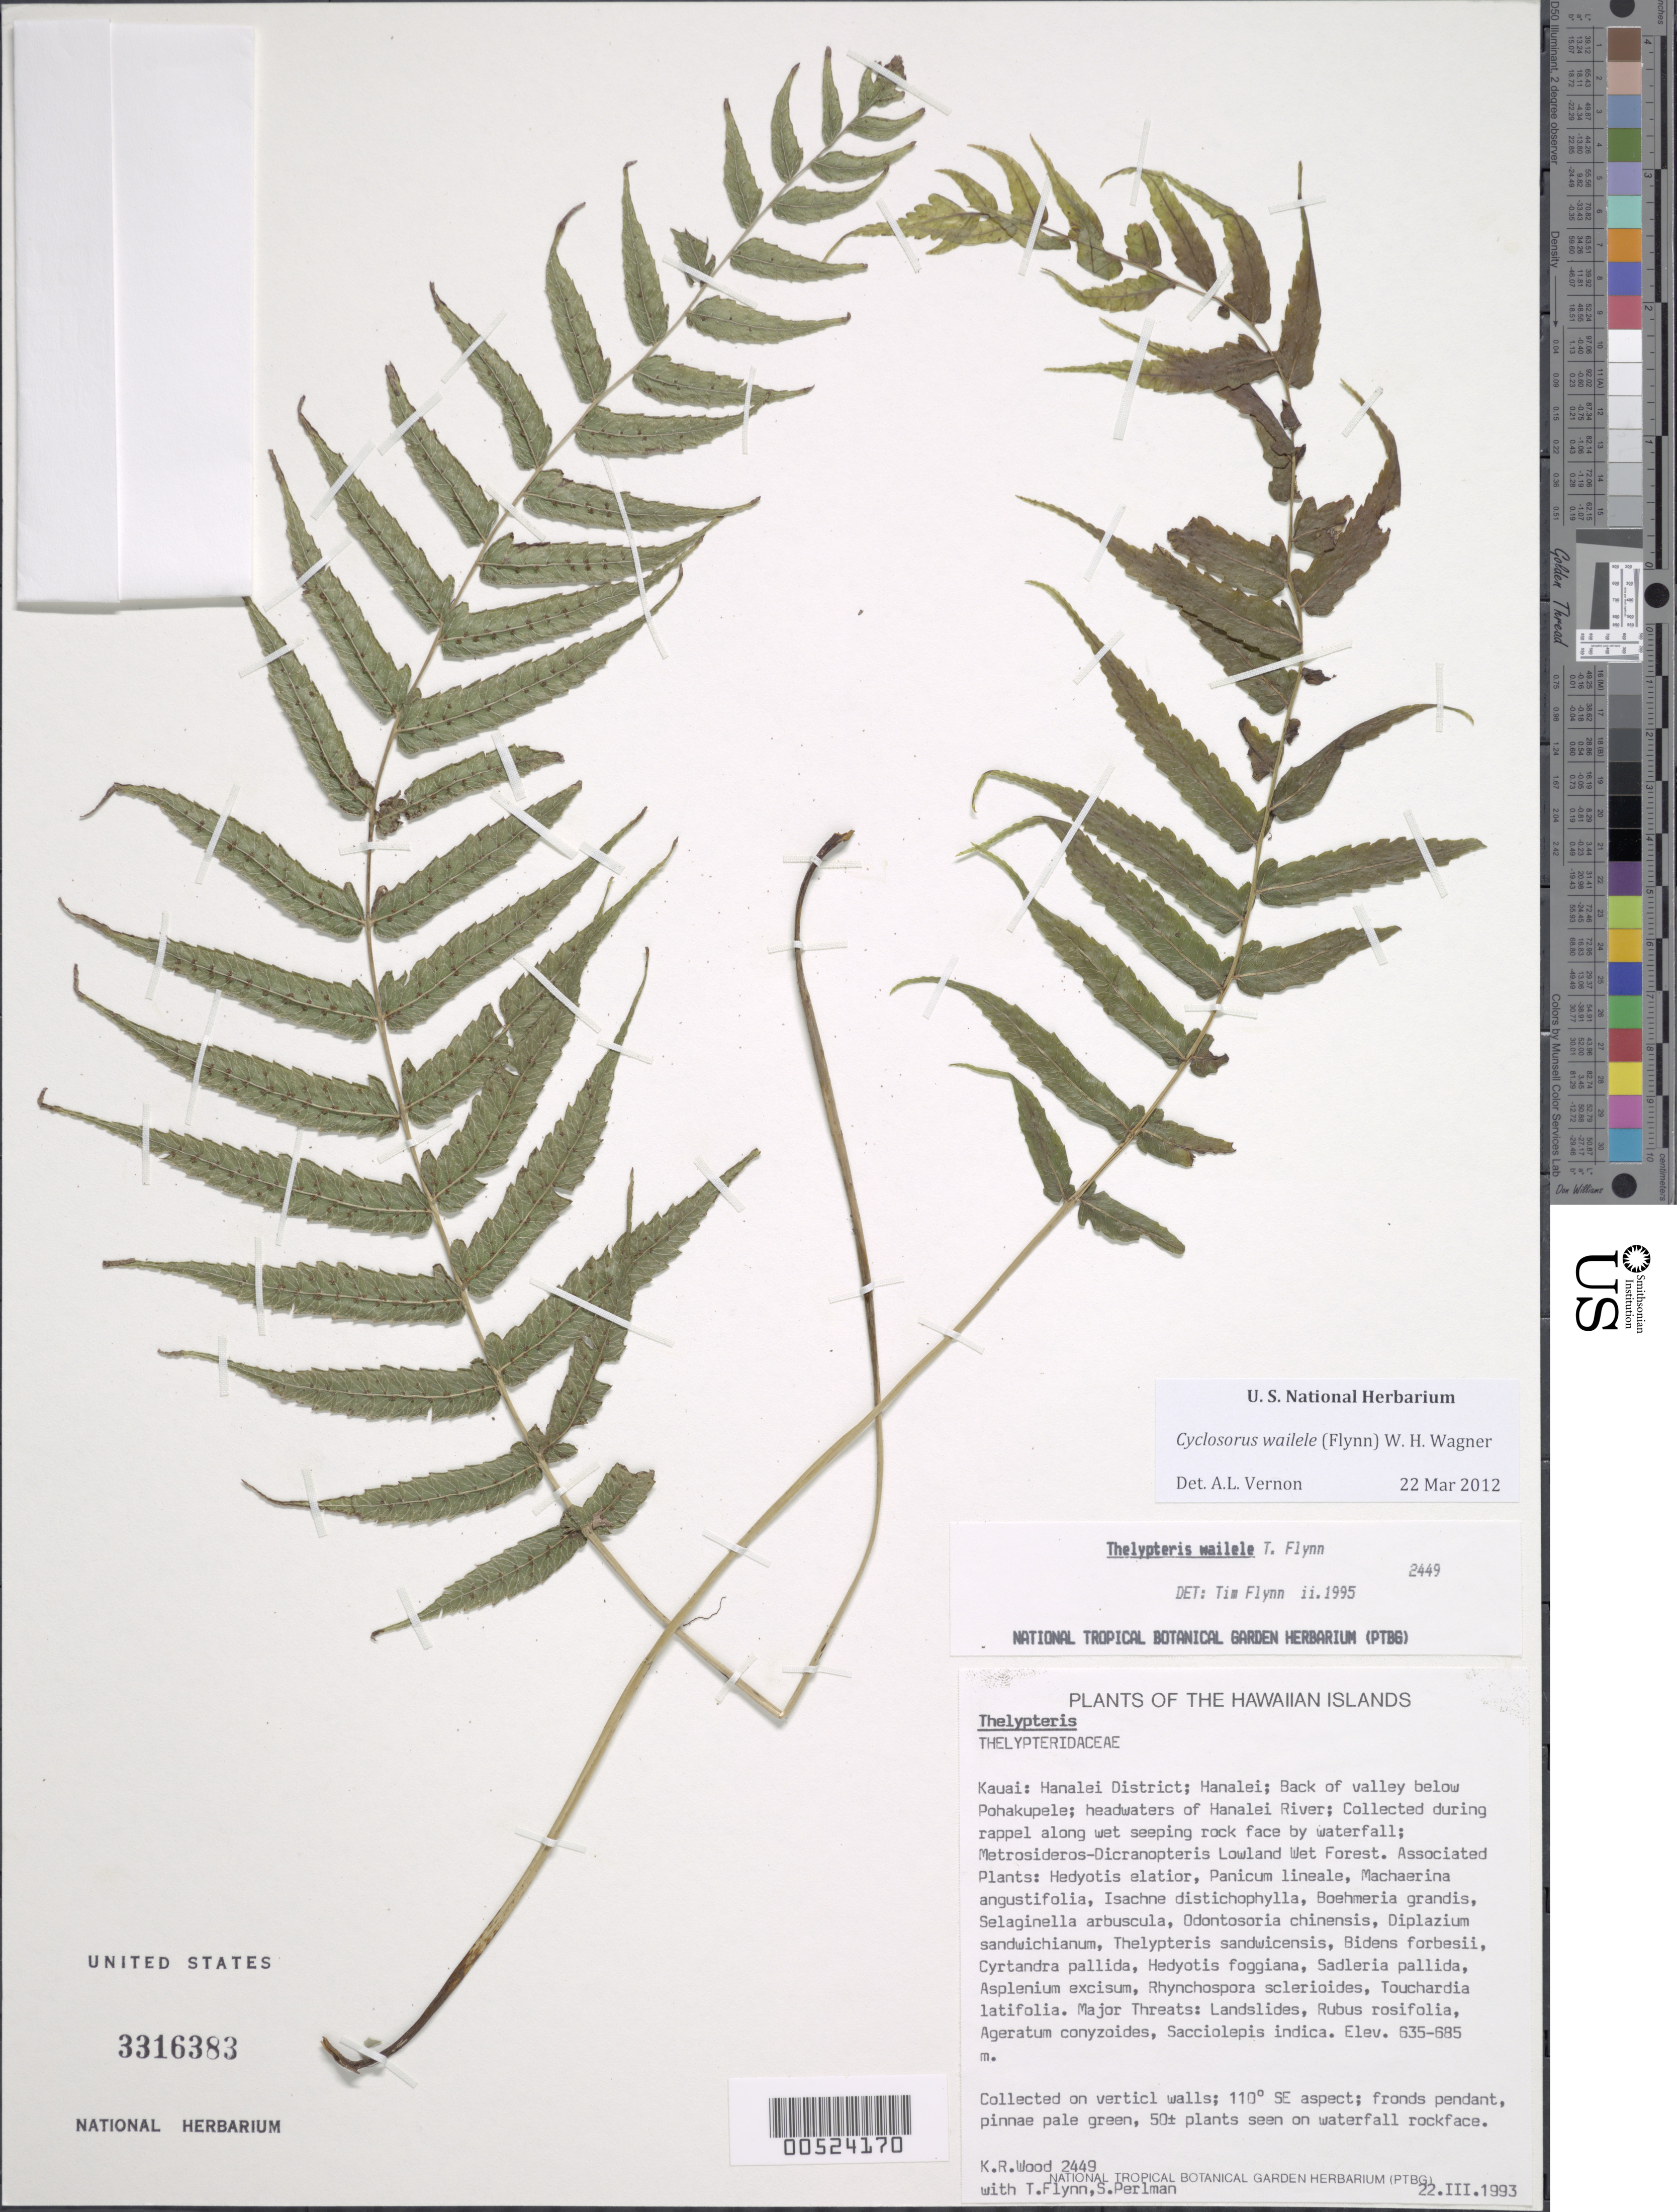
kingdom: Plantae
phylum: Tracheophyta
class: Polypodiopsida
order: Polypodiales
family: Thelypteridaceae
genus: Christella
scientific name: Christella wailele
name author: (Flynn) D.D. Palmer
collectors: K. R. Wood & Flynn, T.; Perlman, S.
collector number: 2449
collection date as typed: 22 Mar 1993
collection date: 1993-03-22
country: United States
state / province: Hawaii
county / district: Kauai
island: Kaua'i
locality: Hanalei Dist, Hanalei, back of valley below Pohakupele, headwaters of Hanalei River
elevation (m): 635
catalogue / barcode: US 3316383